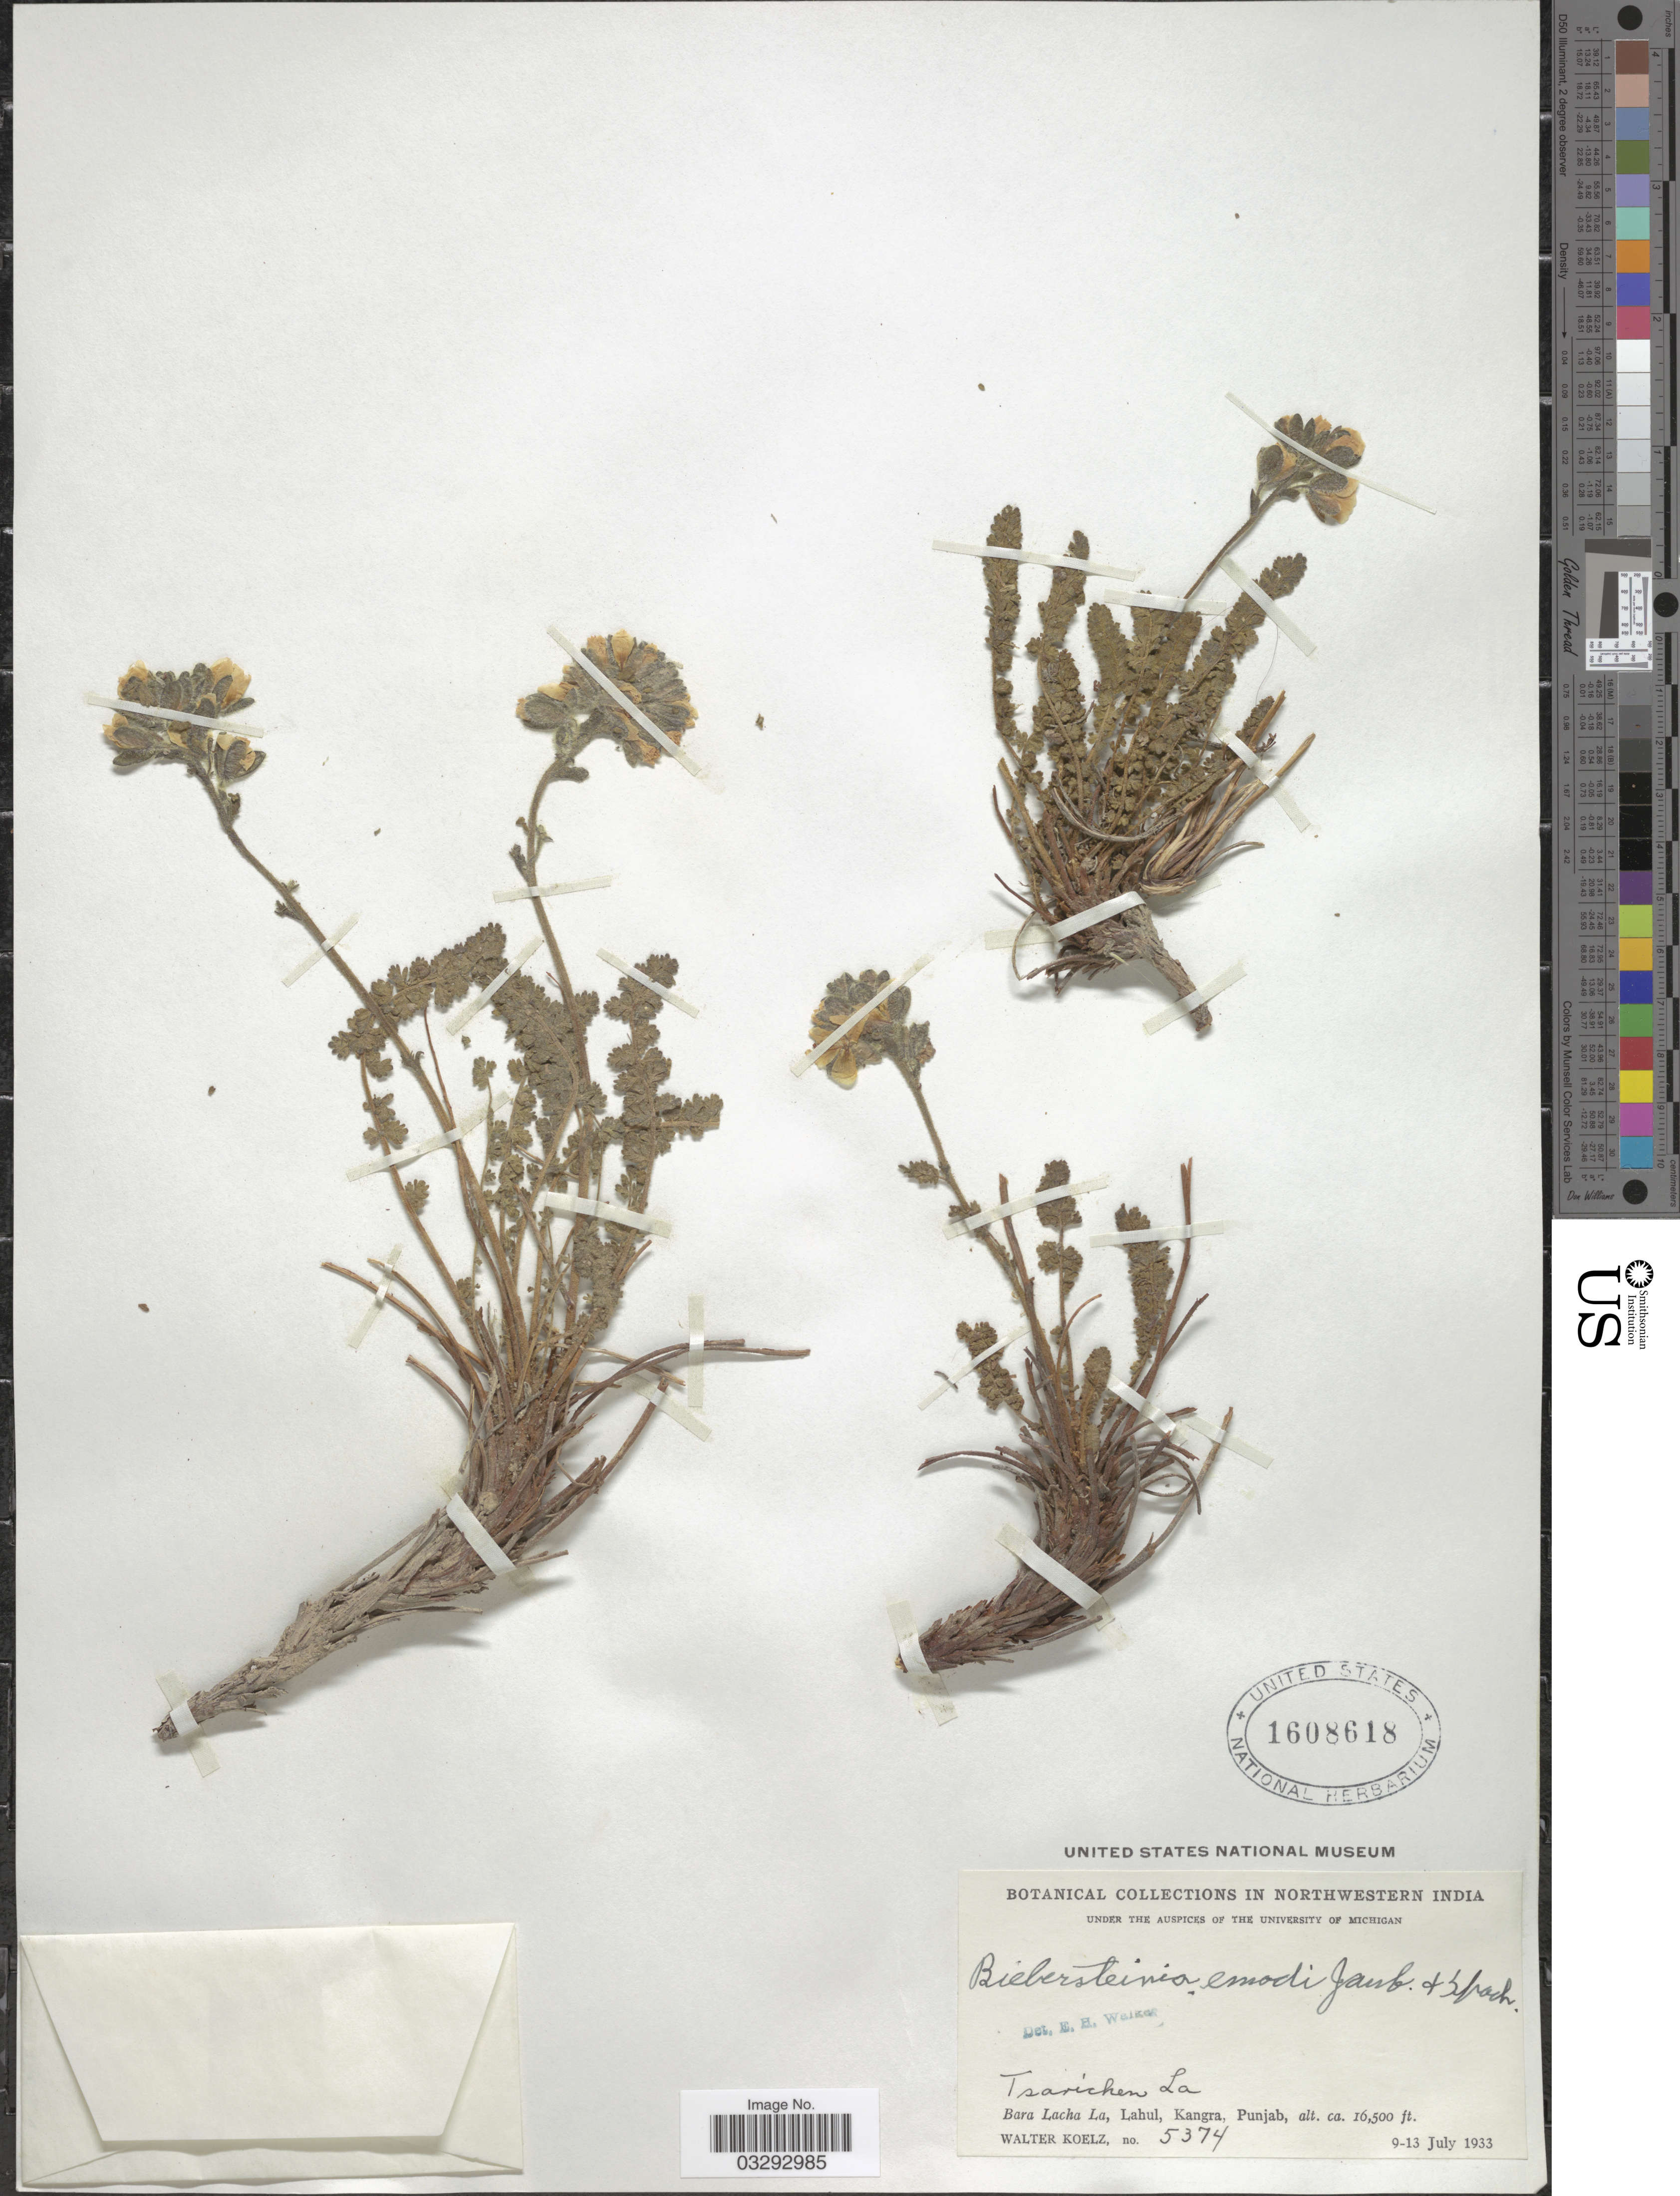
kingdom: Plantae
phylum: Tracheophyta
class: Magnoliopsida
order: Sapindales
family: Biebersteiniaceae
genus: Biebersteinia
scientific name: Biebersteinia odora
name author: Stephan ex Fisch.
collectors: W. N. Koelz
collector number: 5374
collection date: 1933-07-09/1933-07-13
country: India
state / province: Punjab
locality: Northwestern India, Tsarichen La, Bara Lacha La, Lahul, Kangra, Punjab.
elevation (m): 5029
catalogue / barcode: US 1608618